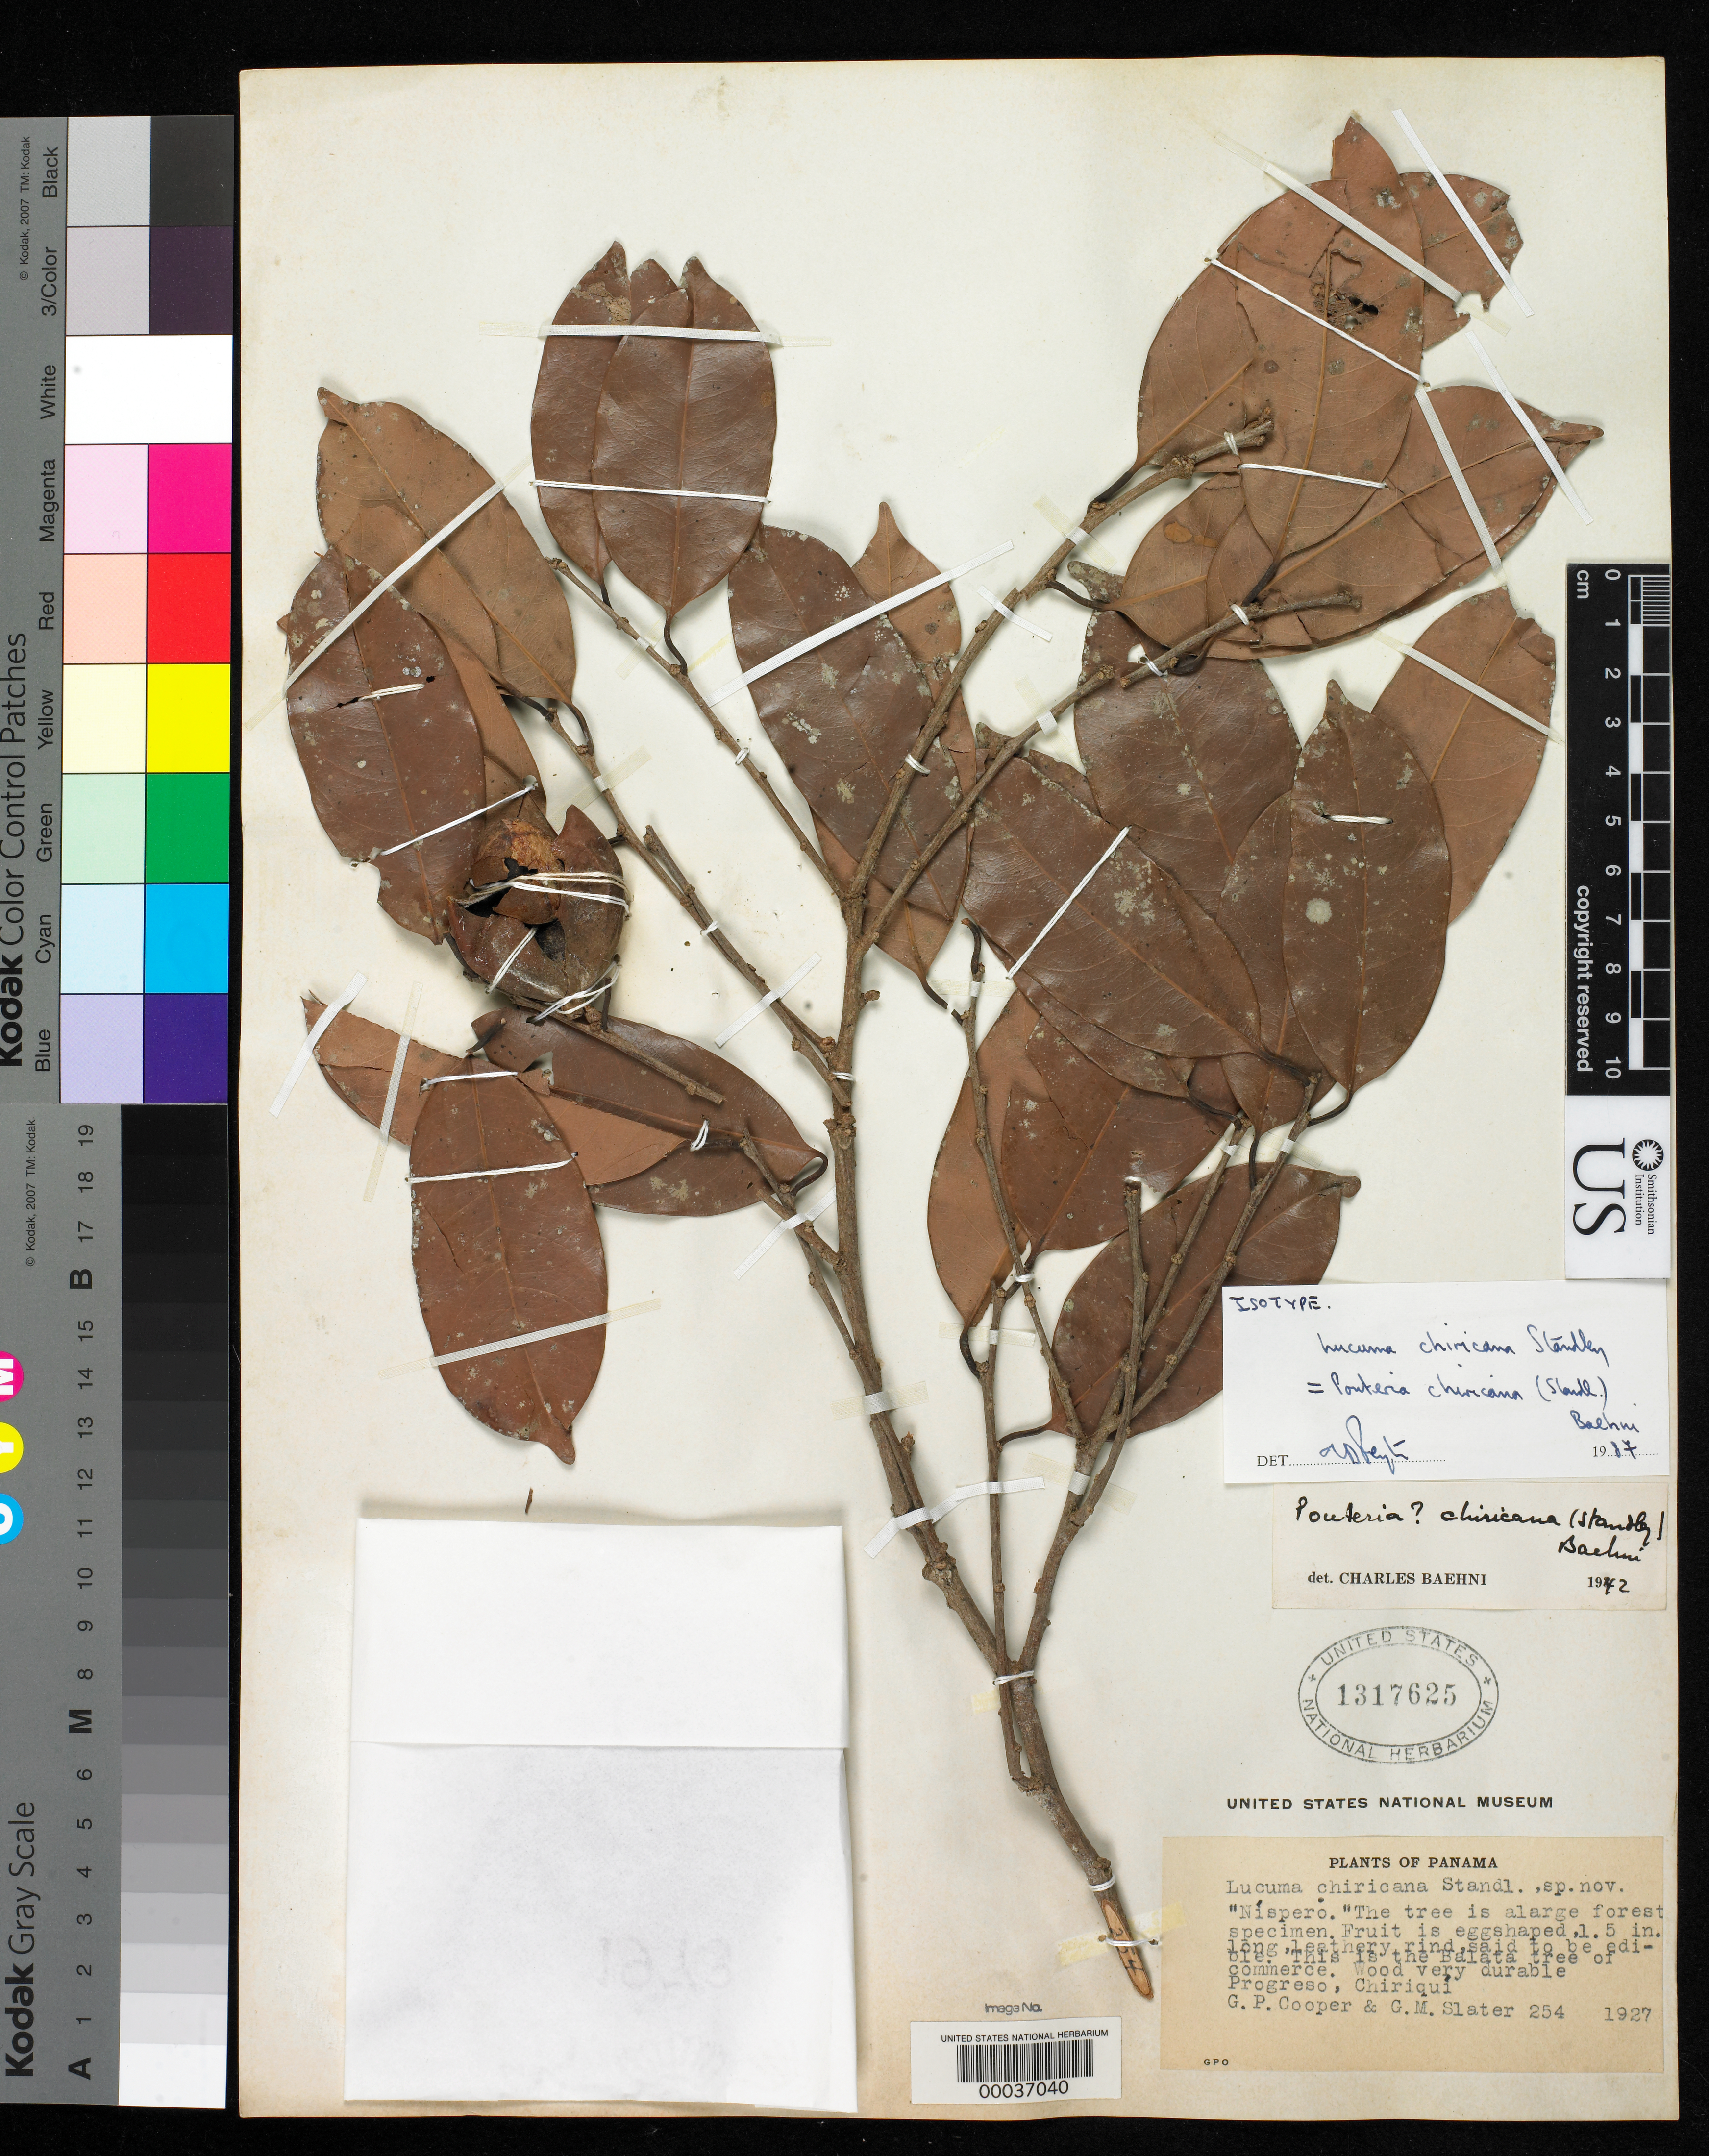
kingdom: Plantae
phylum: Tracheophyta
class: Magnoliopsida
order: Ericales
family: Sapotaceae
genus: Lucuma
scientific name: Lucuma chiricana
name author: Standl.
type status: Isotype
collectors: G. Cooper & G. Slater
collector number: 254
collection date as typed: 1927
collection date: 1927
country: Panama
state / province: Chiriquí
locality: Progresso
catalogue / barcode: US 1317625